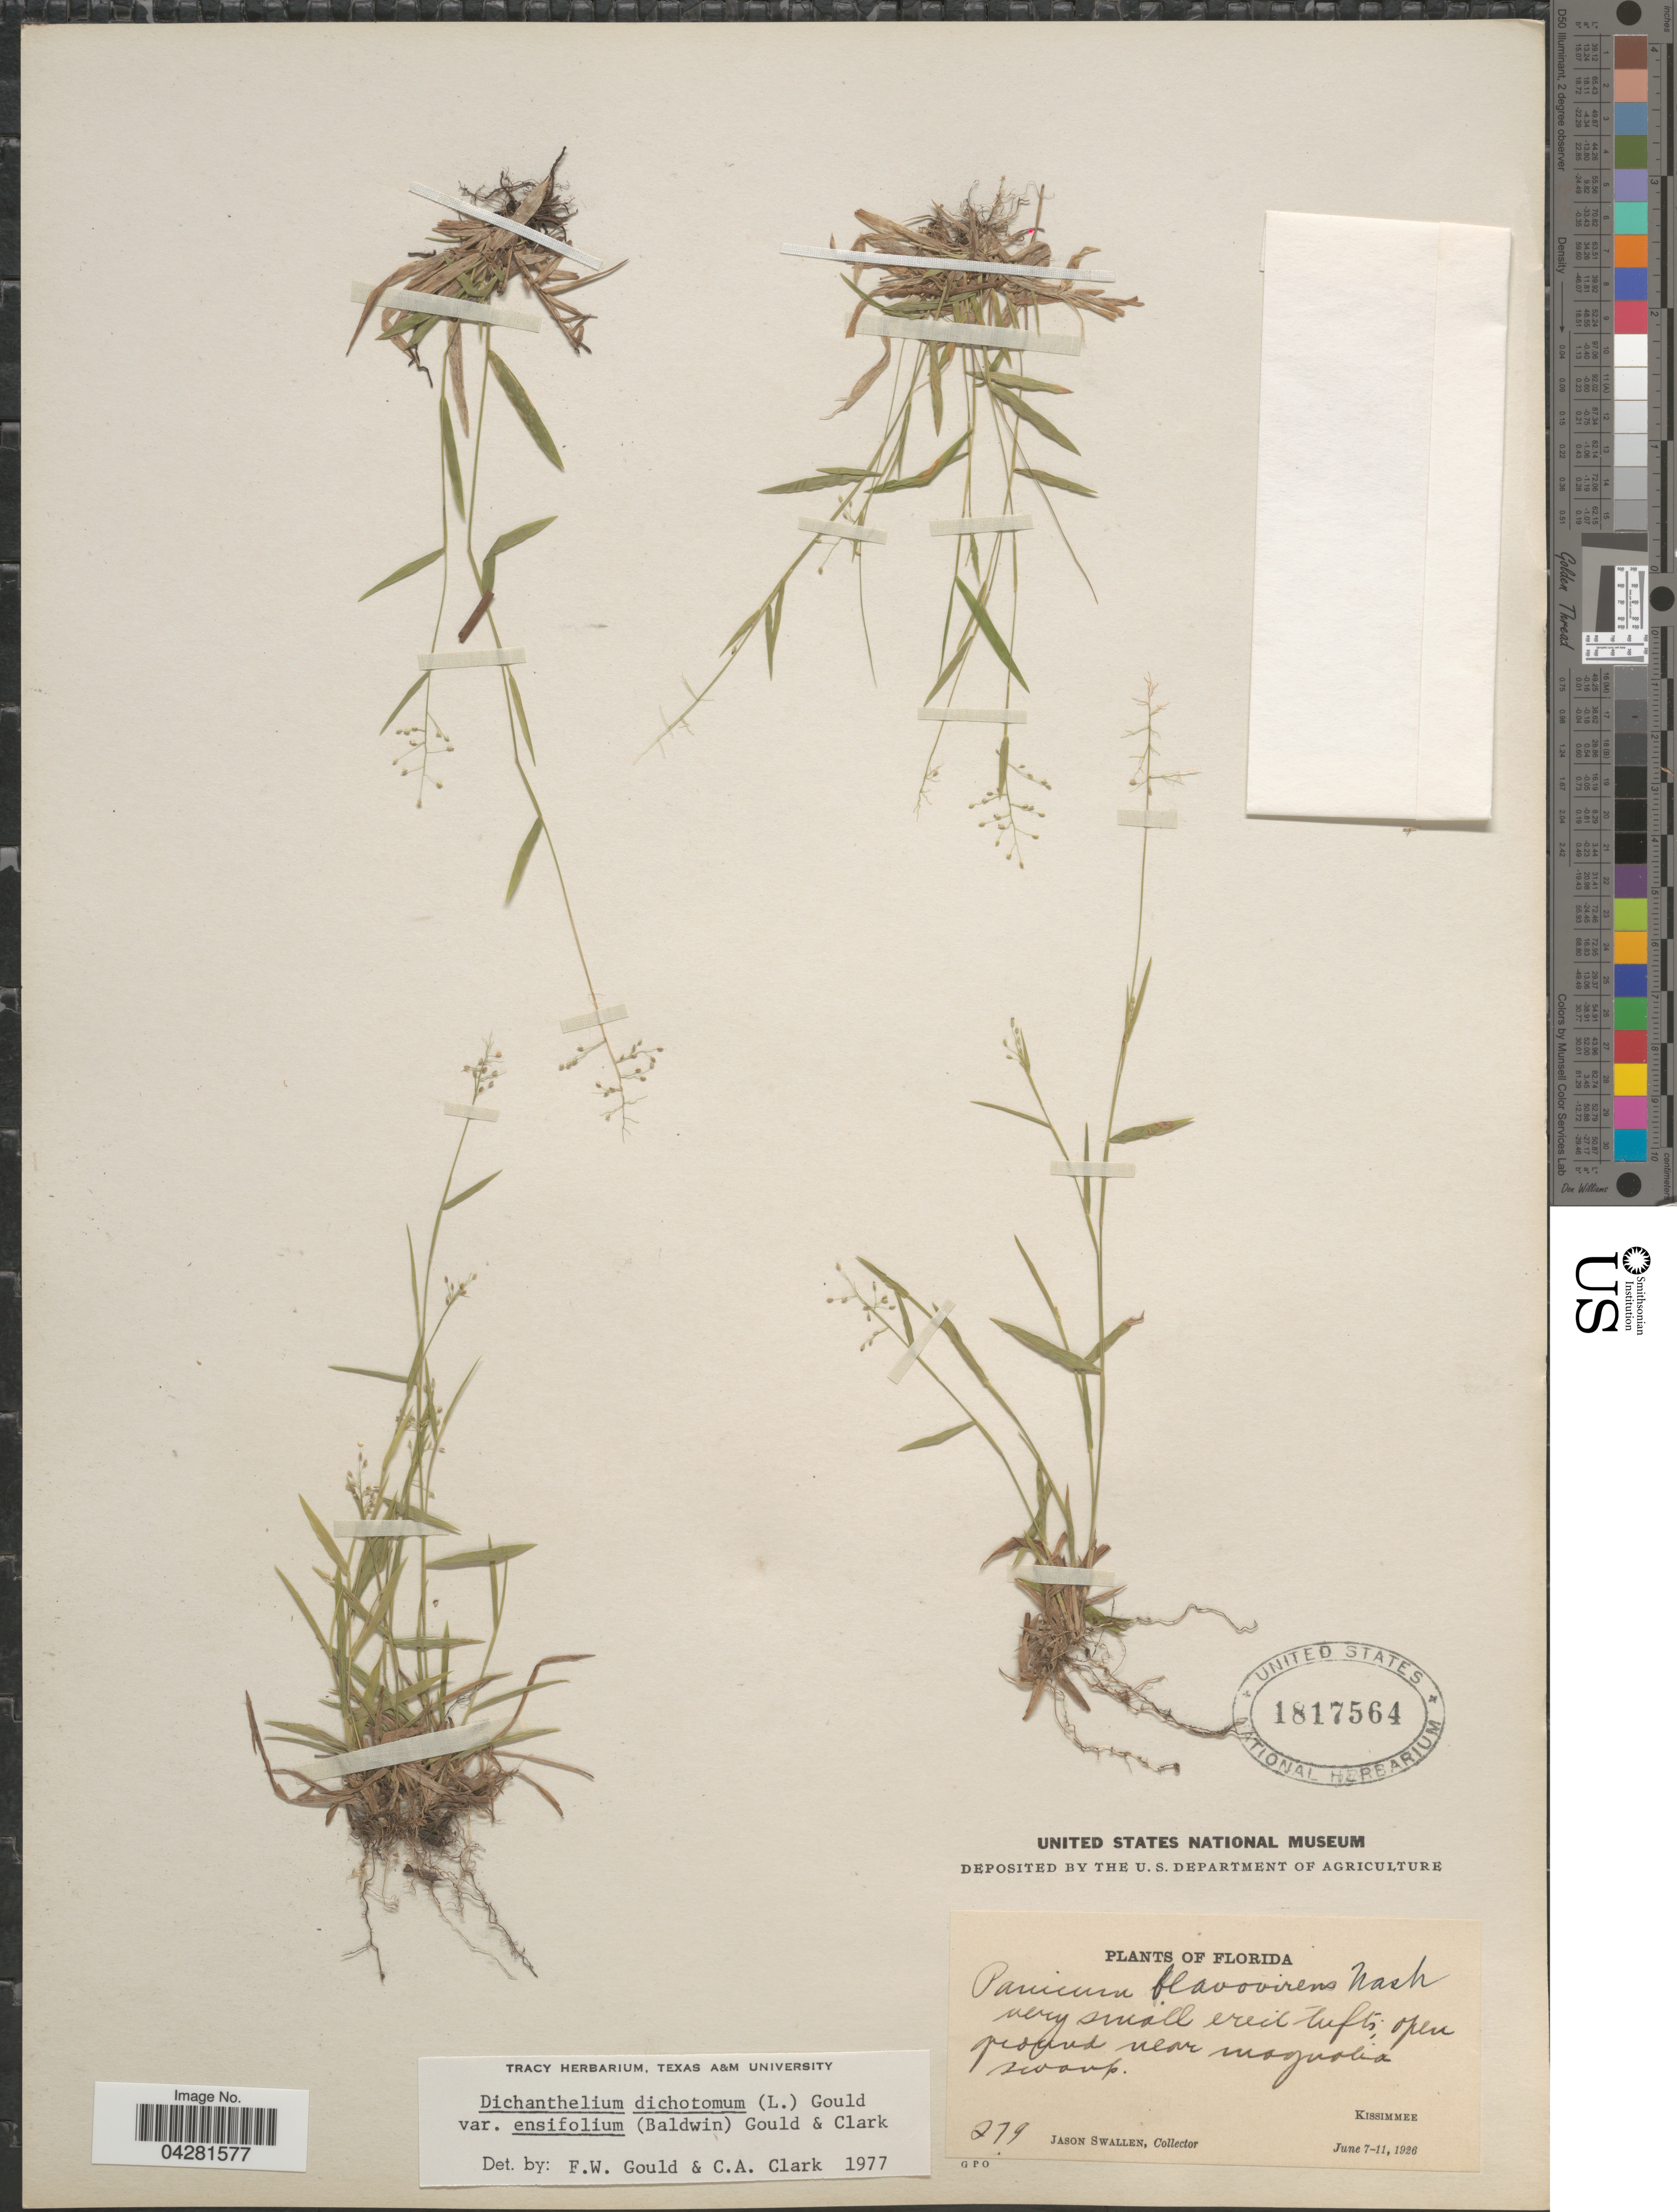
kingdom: Plantae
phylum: Tracheophyta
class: Liliopsida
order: Poales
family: Poaceae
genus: Dichanthelium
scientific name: Dichanthelium ensifolium var. ensifolium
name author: (Baldwin ex Elliot) Gould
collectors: J. R. Swallen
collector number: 279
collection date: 1926-06-07/1926-06-11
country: United States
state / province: Florida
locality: Kissimmee.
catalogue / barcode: US 1817564